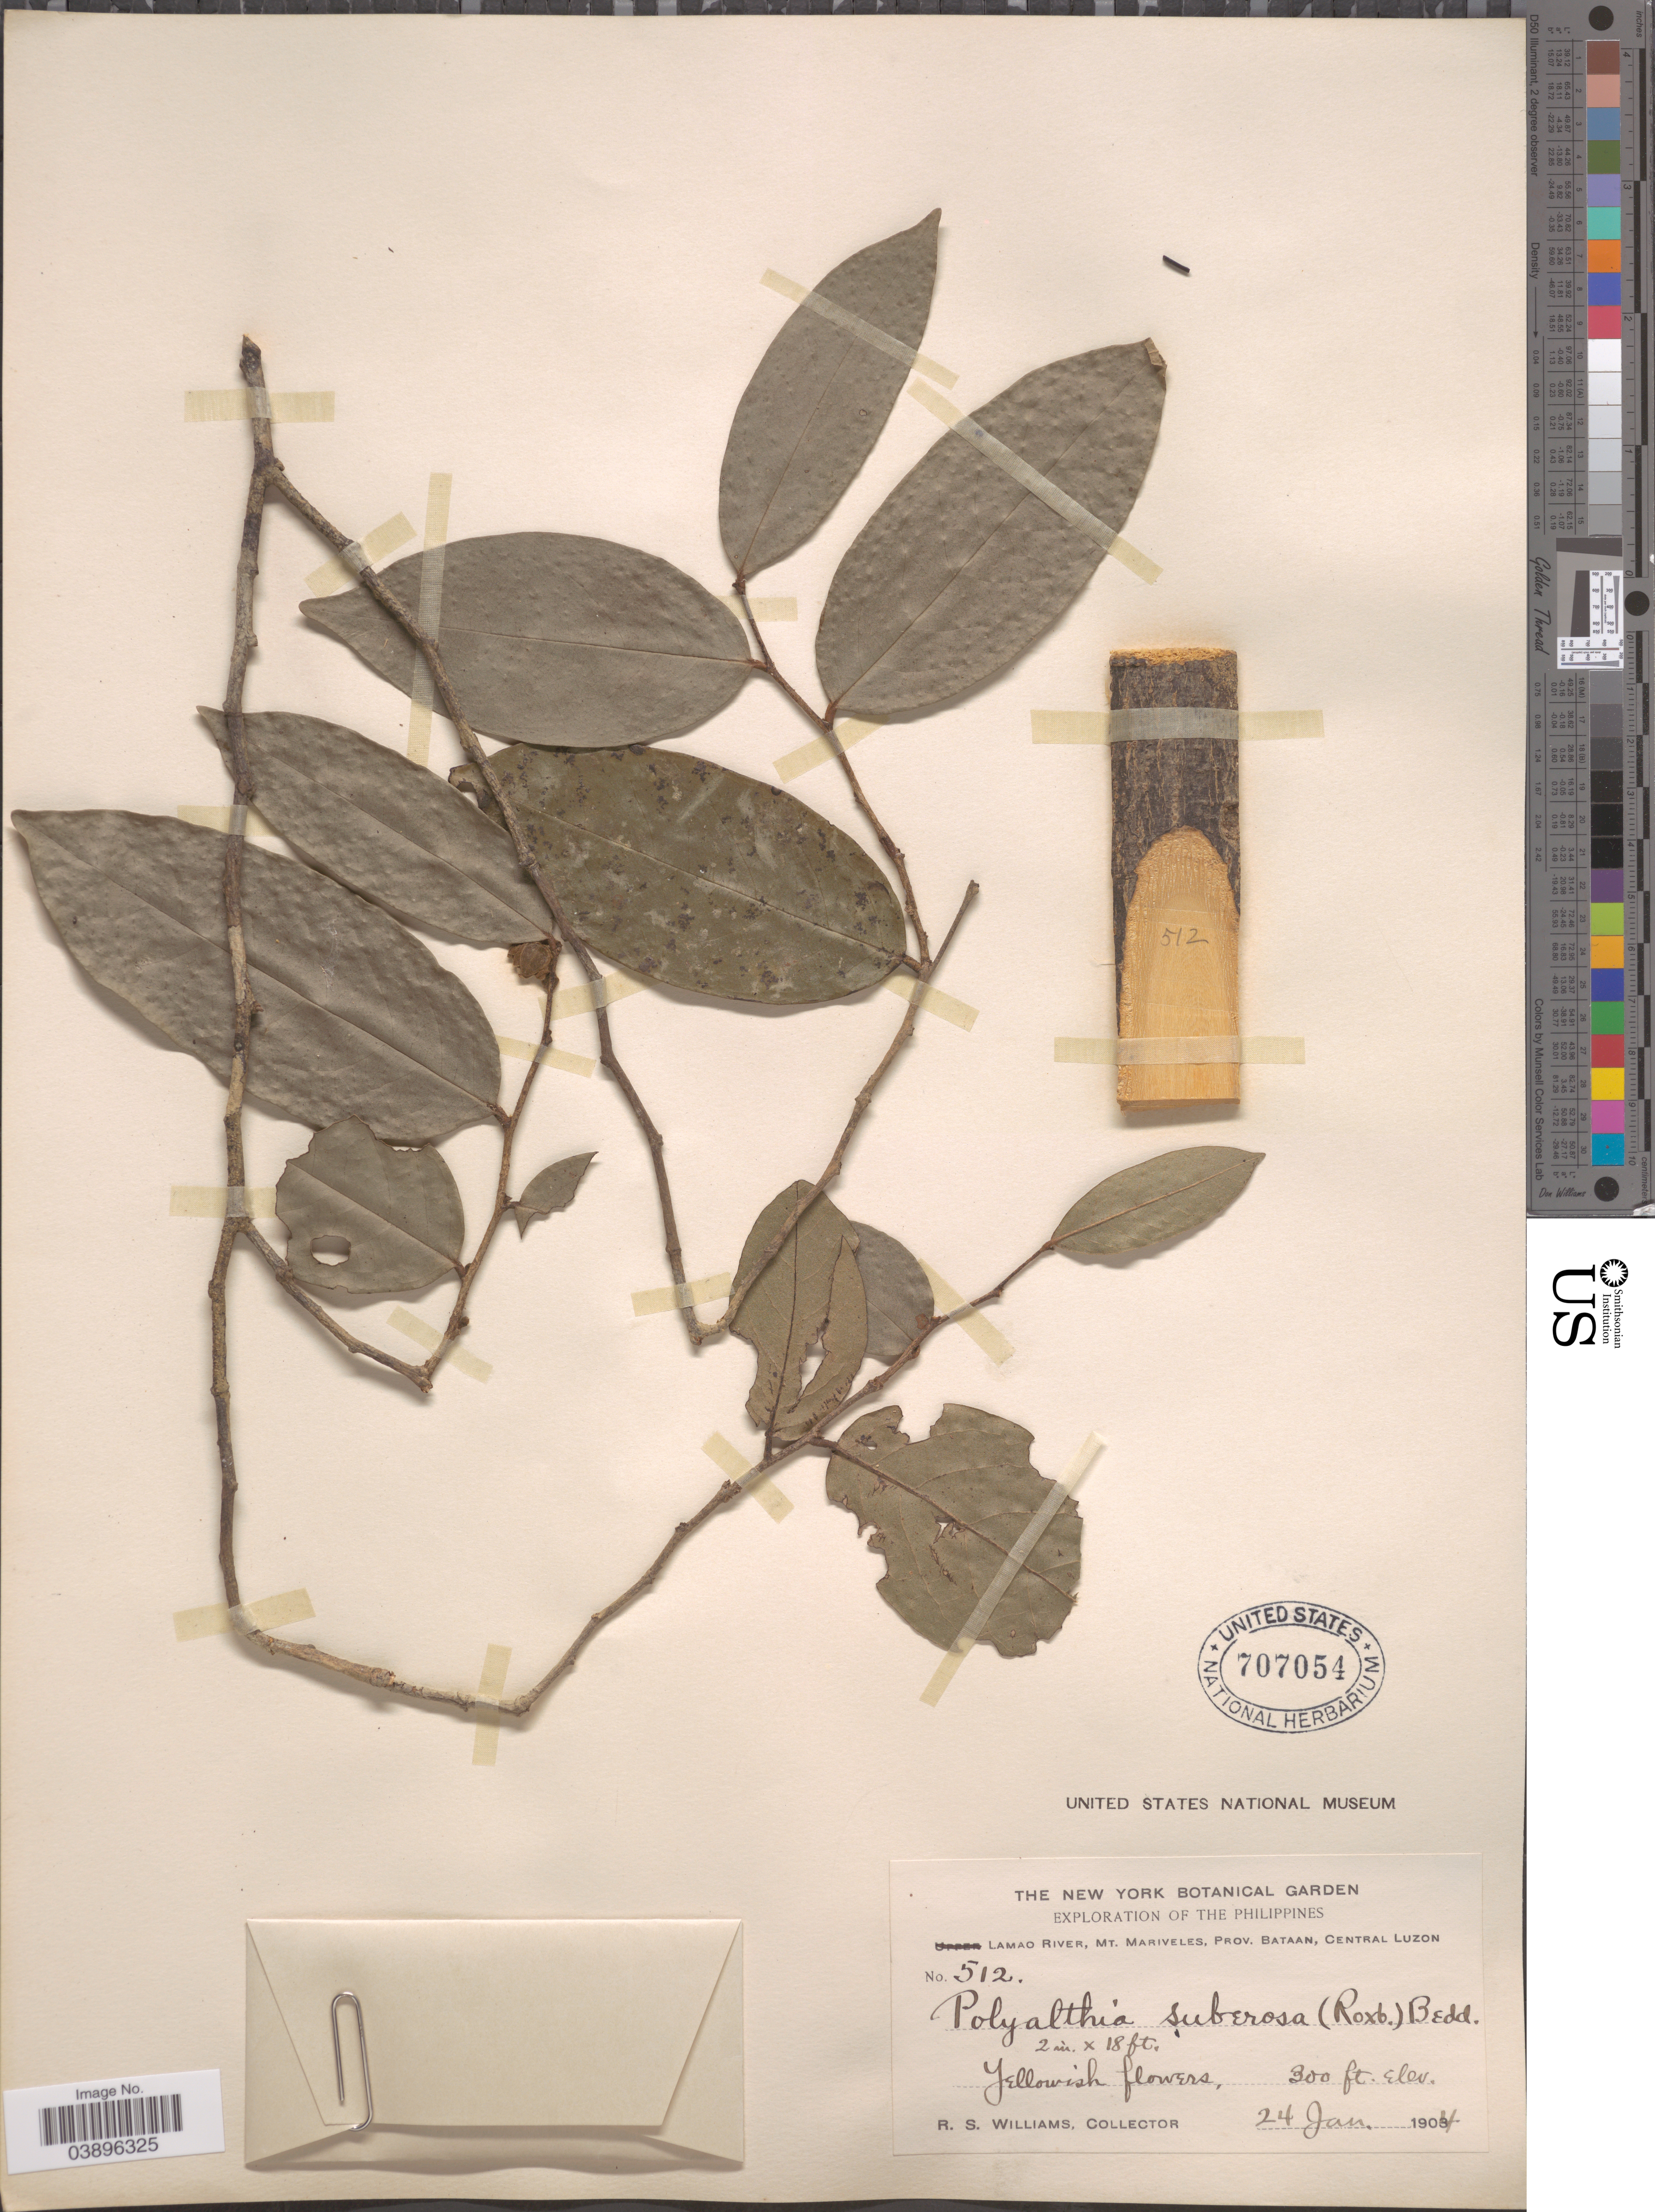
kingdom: Plantae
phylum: Tracheophyta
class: Magnoliopsida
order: Magnoliales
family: Annonaceae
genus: Polyalthia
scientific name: Polyalthia suberosa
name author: (Roxb.) Thwaites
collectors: R. S. Williams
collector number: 512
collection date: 1904-01-24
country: Philippines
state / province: Central Luzon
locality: Lamao River, Mt. Mariveles, Prov. Bataan, Central Luzon.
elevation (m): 91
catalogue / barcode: US 707054